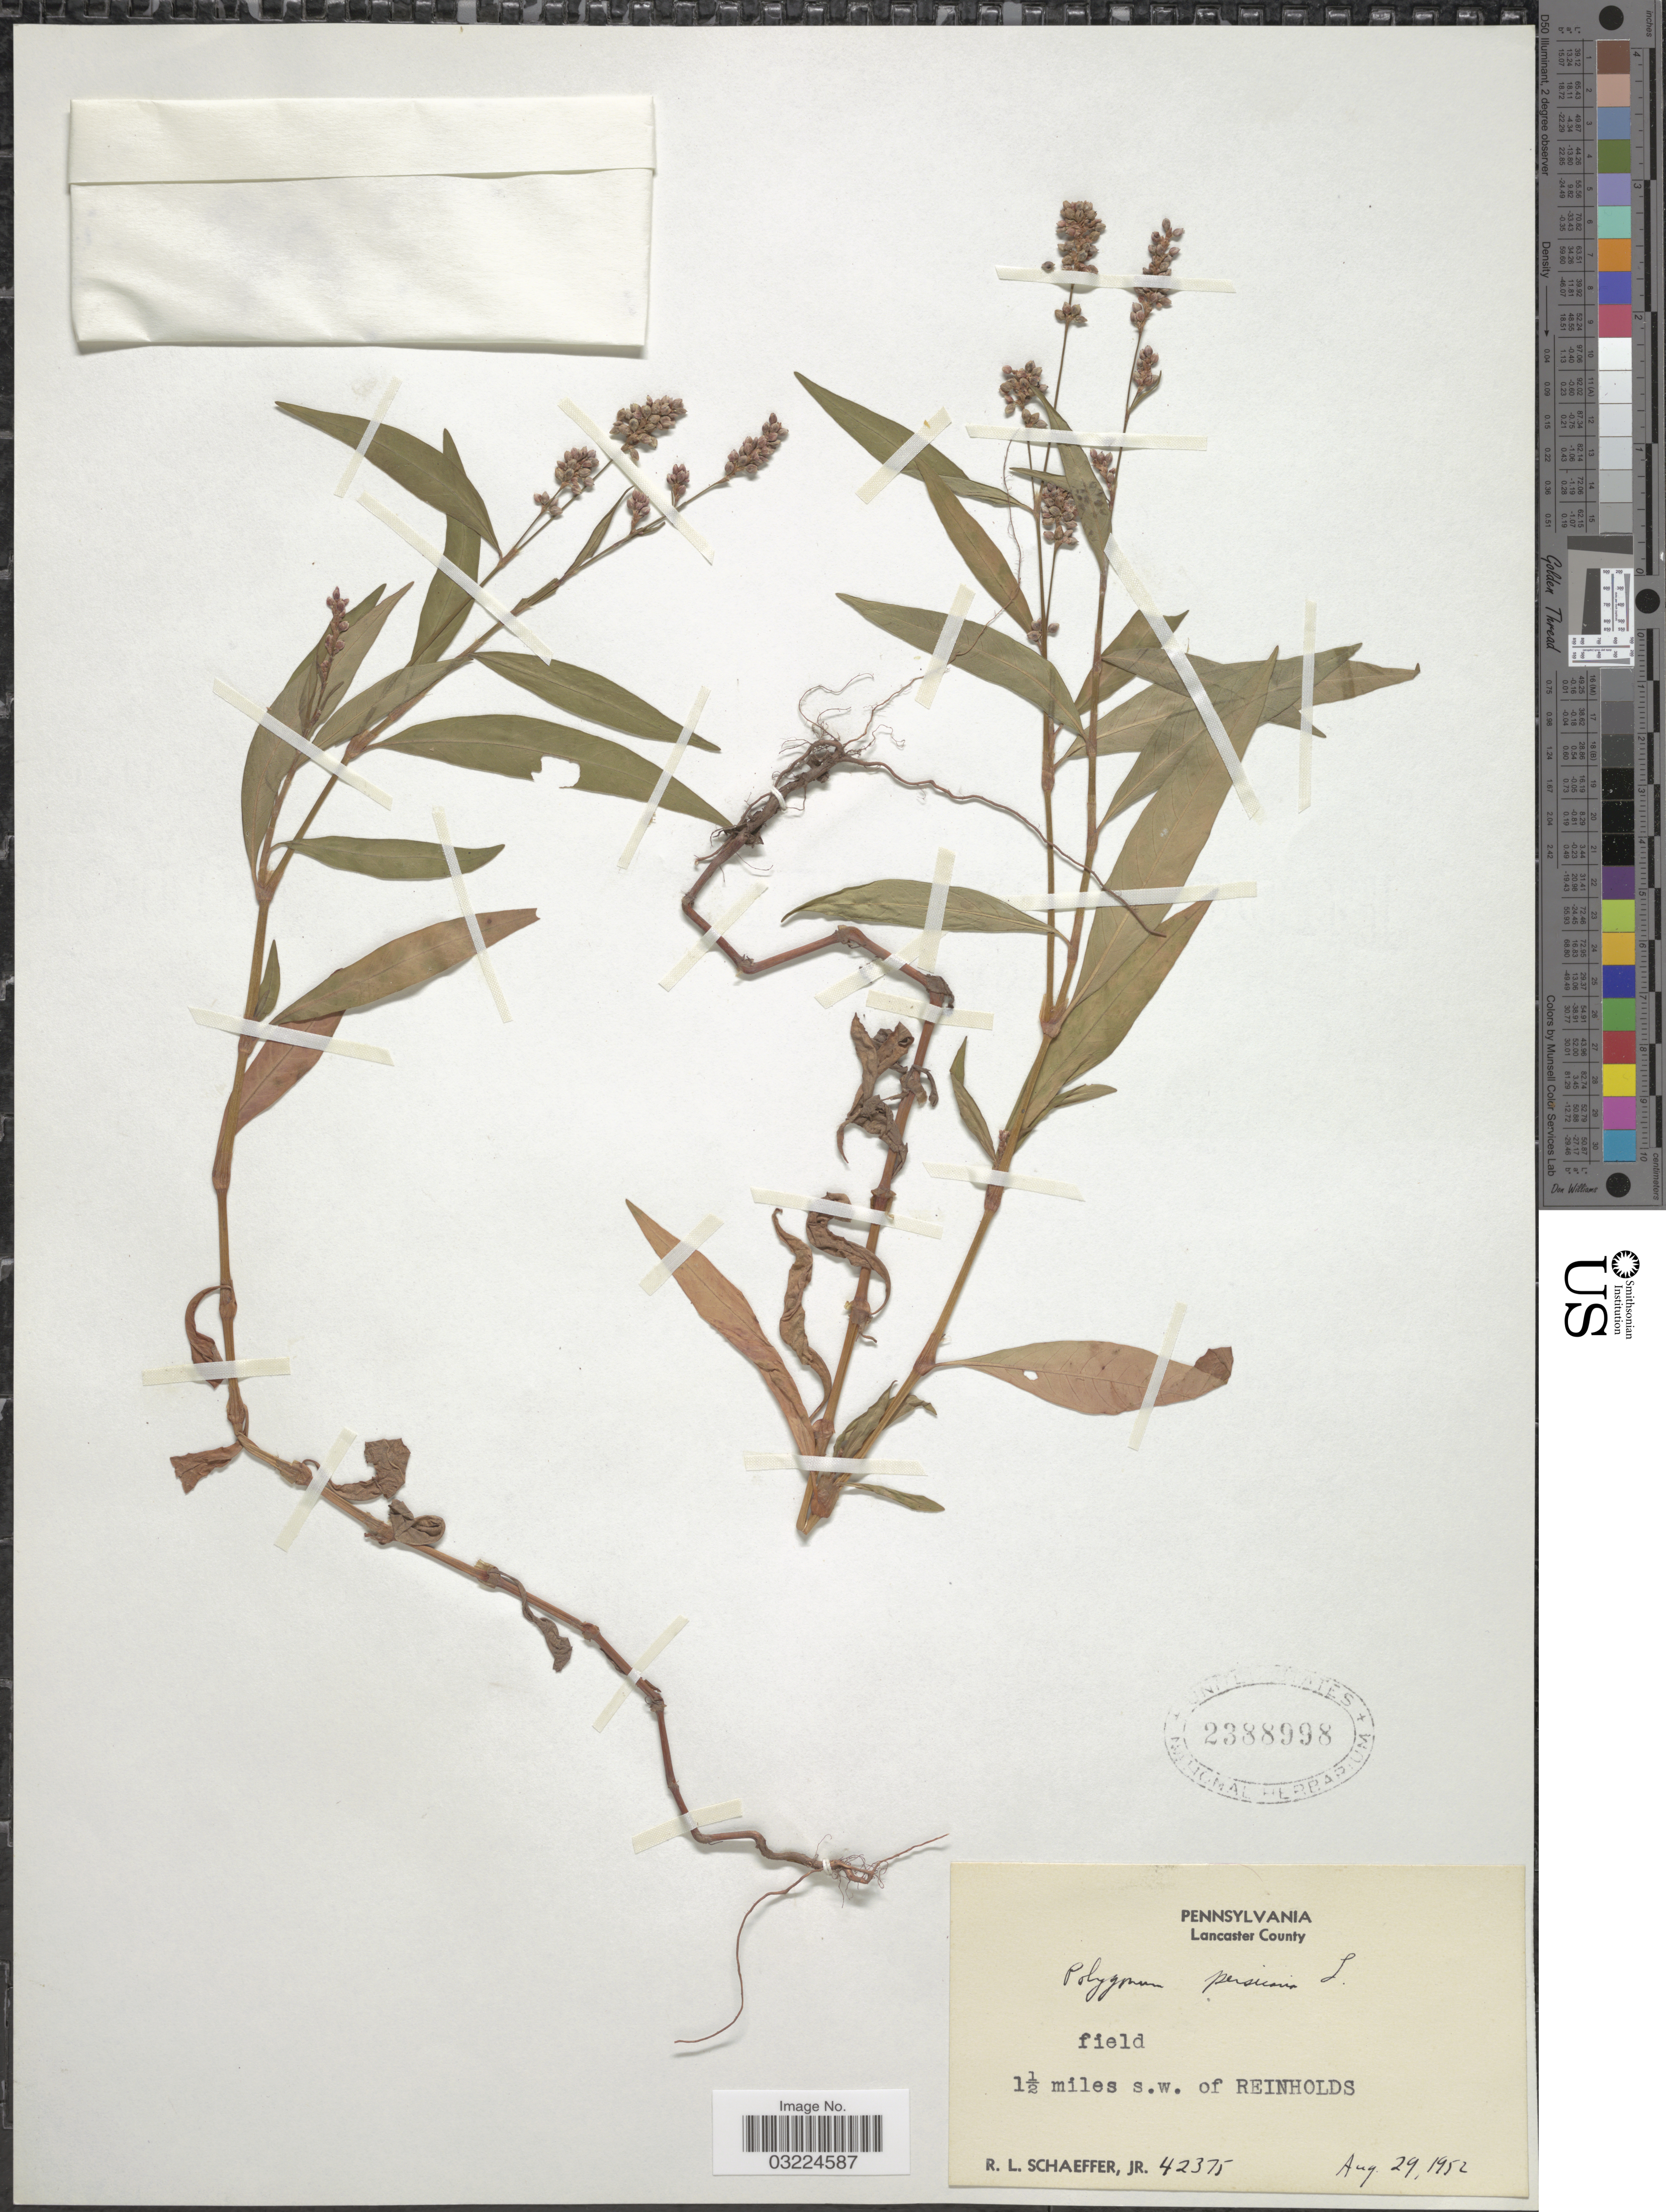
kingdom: Plantae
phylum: Tracheophyta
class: Magnoliopsida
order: Caryophyllales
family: Polygonaceae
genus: Persicaria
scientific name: Persicaria maculosa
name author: S.F. Gray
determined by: Atha, D. E.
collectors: R. L. Schaeffer Jr.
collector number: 42375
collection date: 1952-08-29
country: United States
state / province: Pennsylvania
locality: Lancaster County. 1½ miles s.w. of Reinholds.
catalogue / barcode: US 2388998